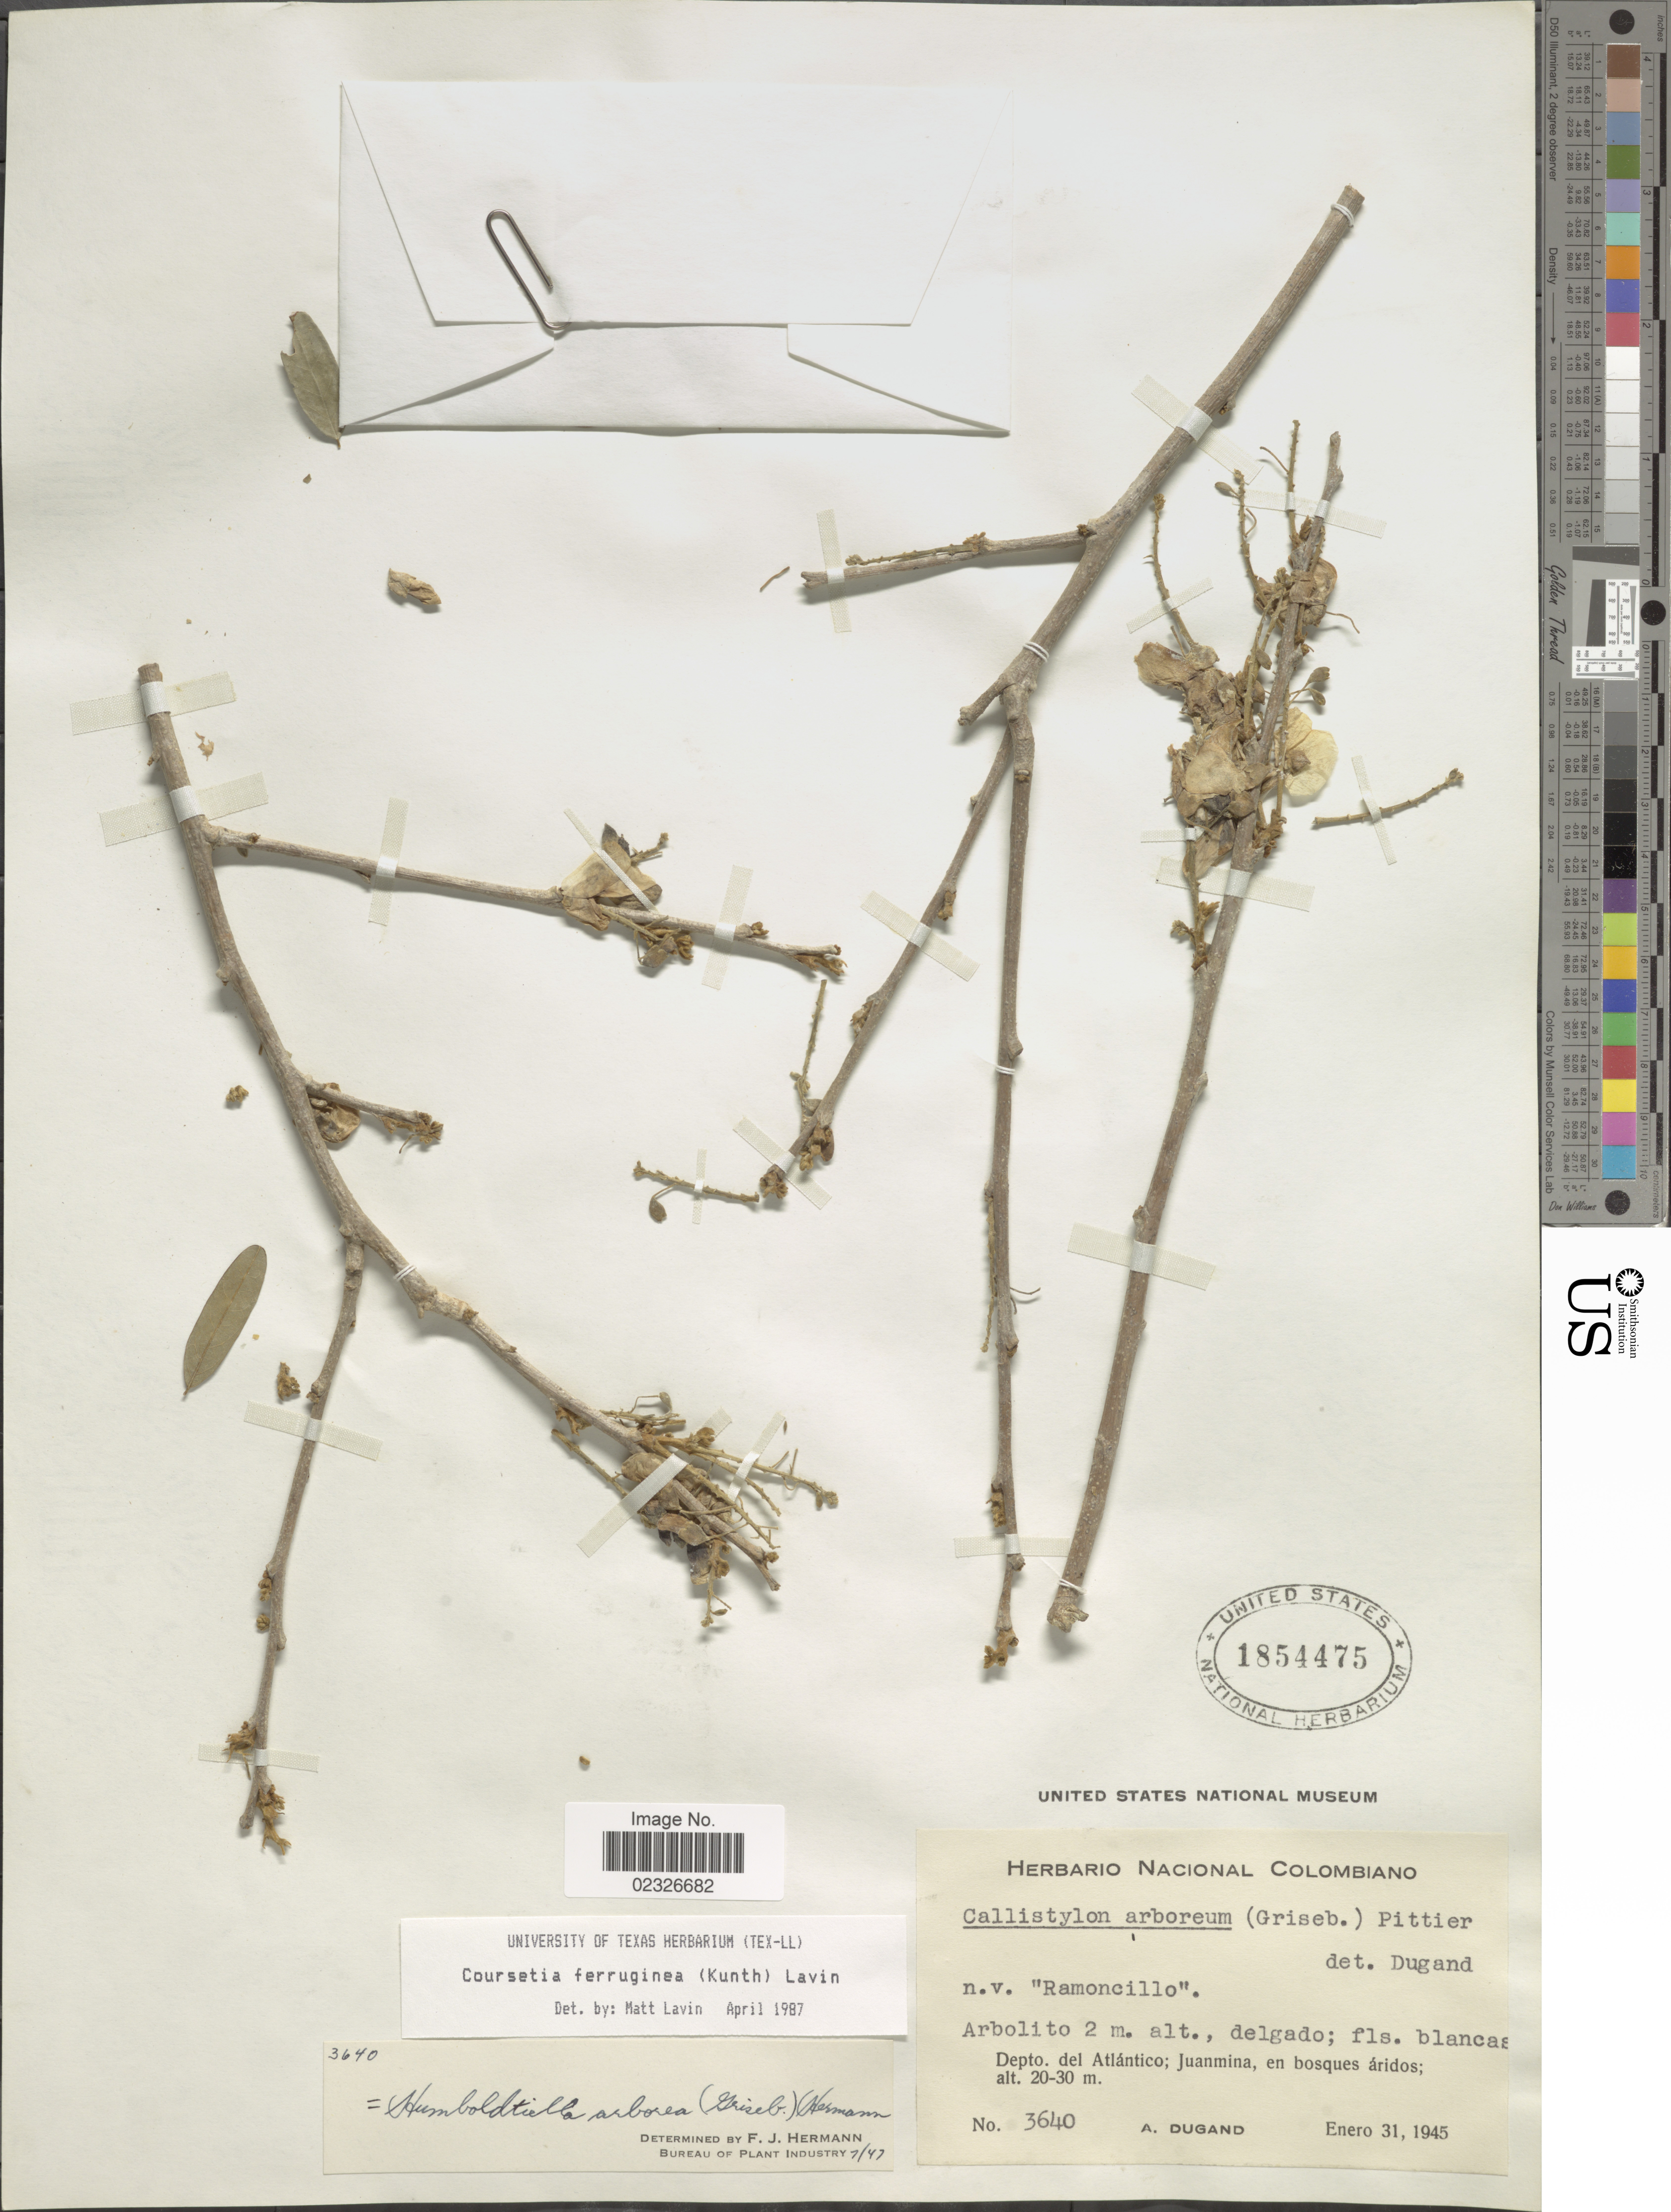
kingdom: Plantae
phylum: Tracheophyta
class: Magnoliopsida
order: Fabales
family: Fabaceae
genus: Coursetia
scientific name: Coursetia ferruginea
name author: (Kunth) Lavin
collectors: A. Dugand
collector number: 3640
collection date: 1945-01-31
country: Colombia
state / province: Atlántico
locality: Depto. del Atlántico; Juanmina, en bosques áridos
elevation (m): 20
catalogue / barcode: US 1854475